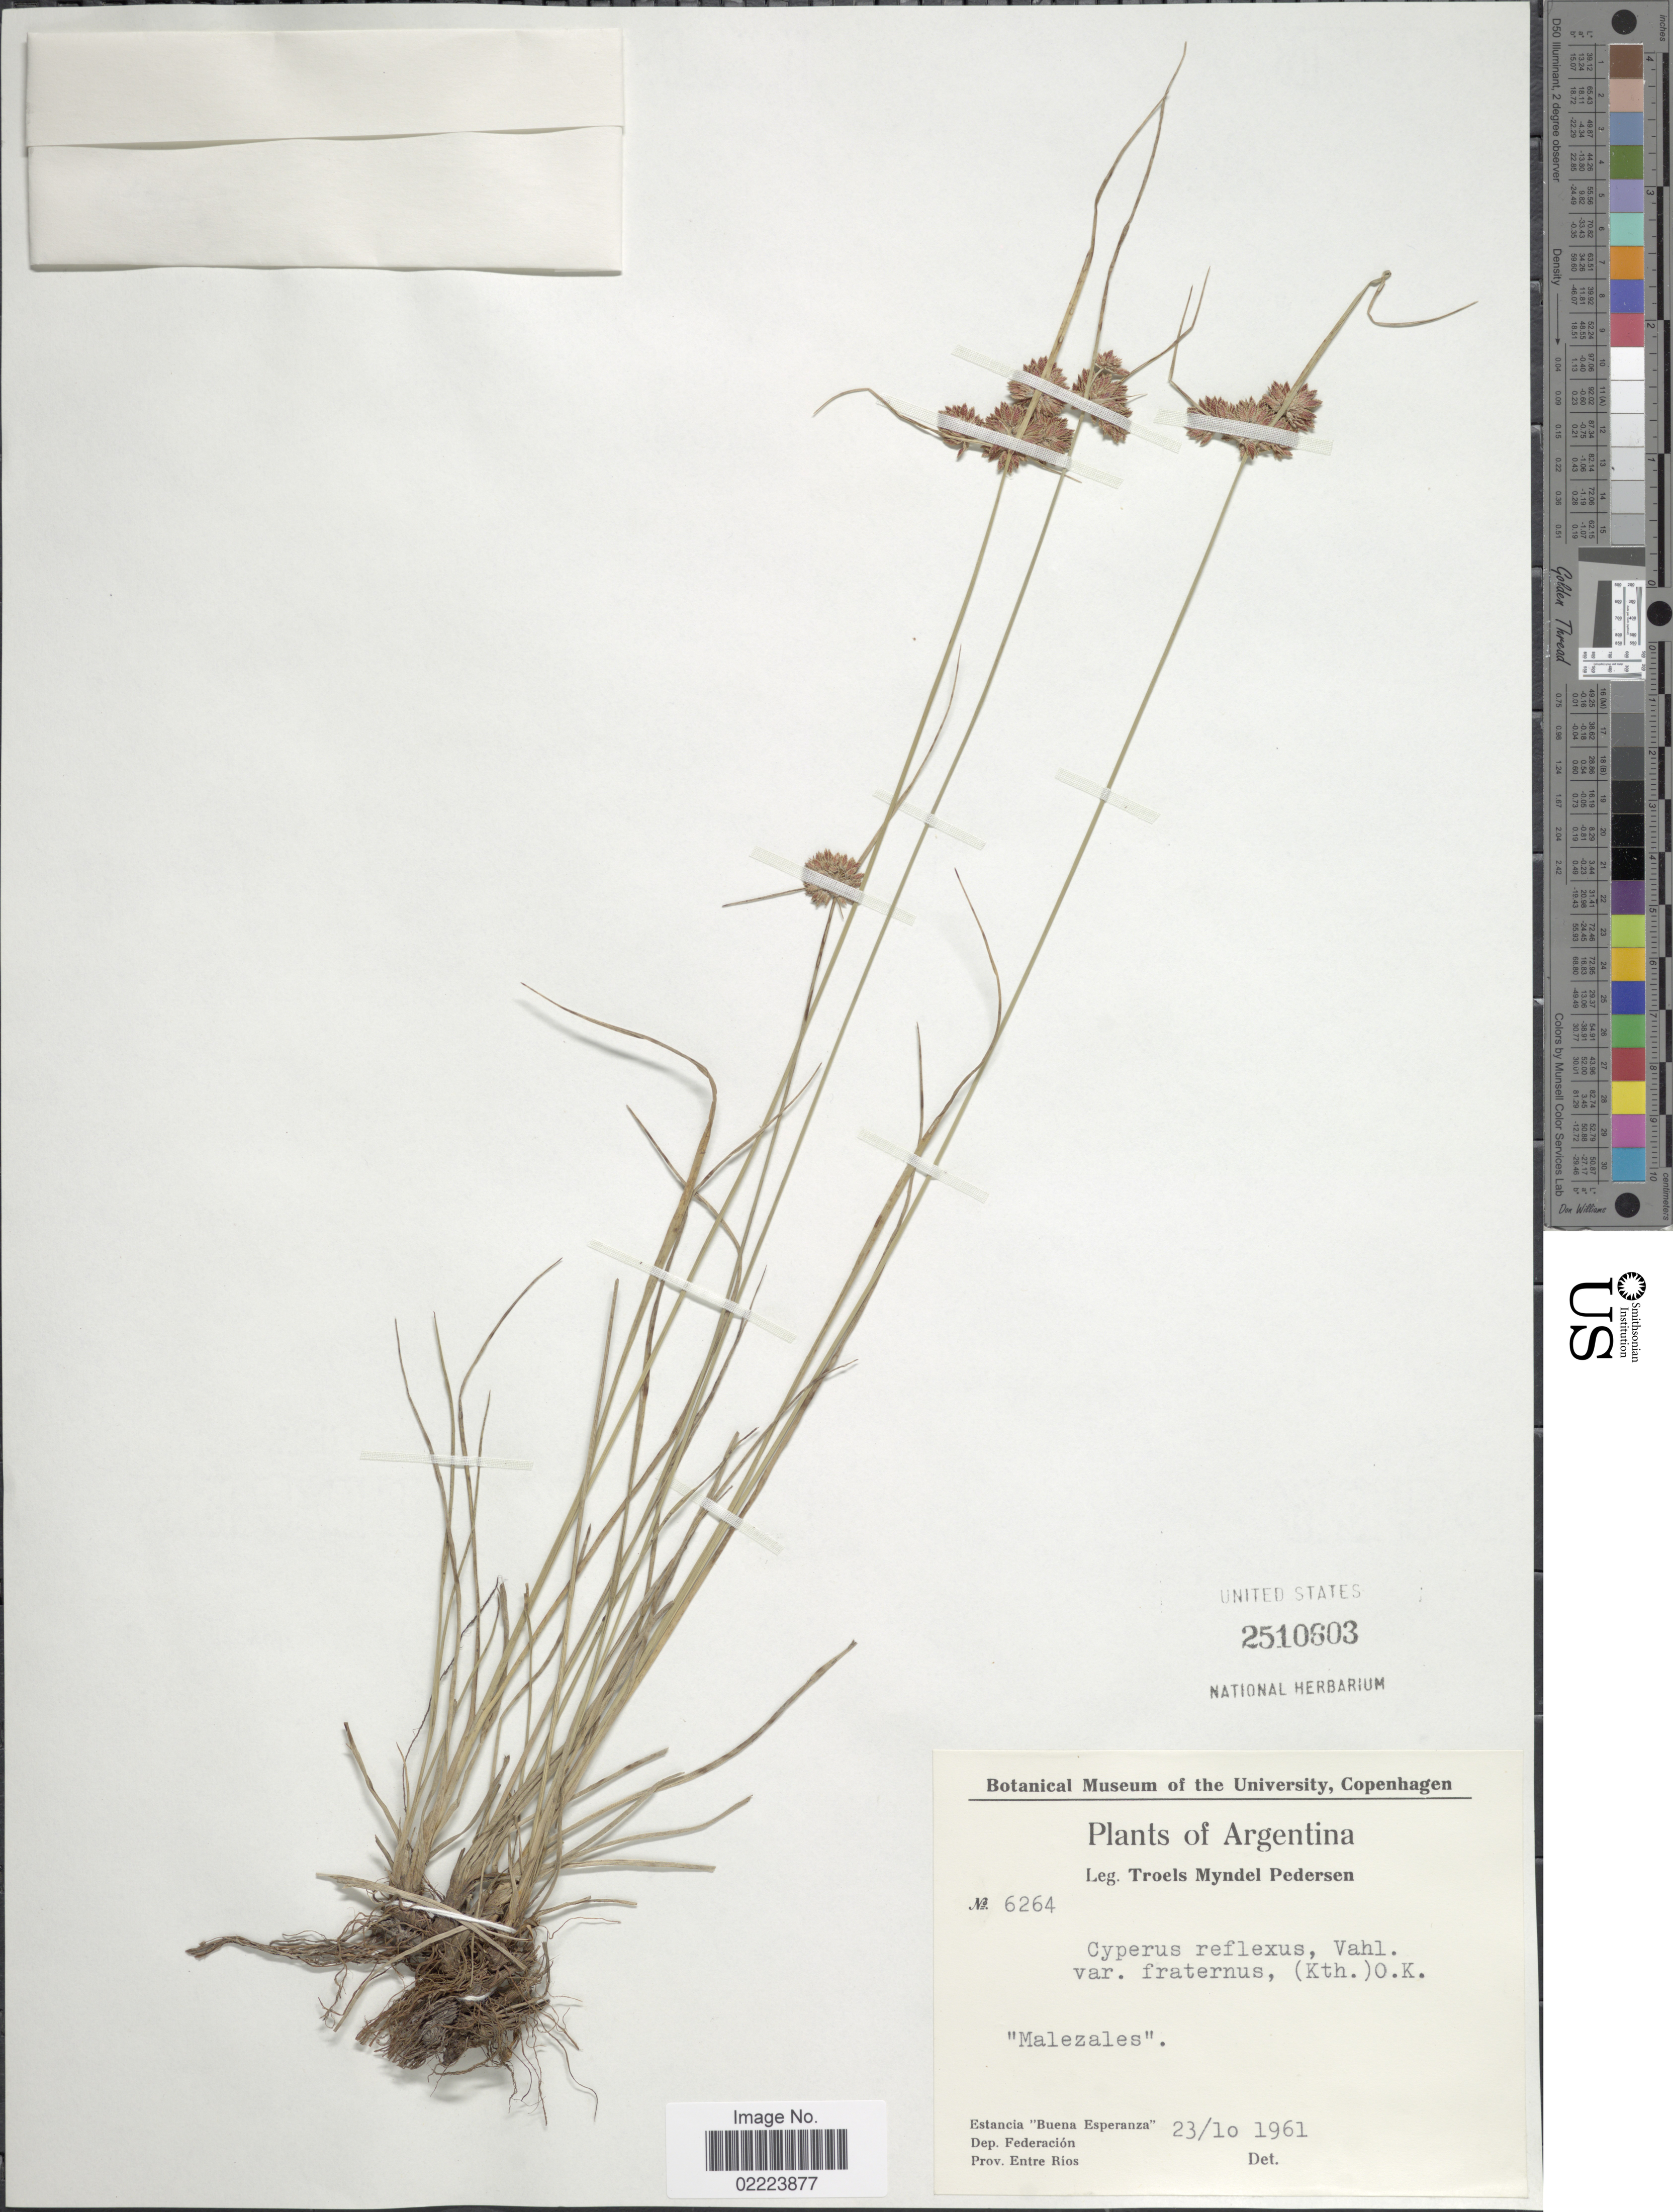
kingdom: Plantae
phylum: Tracheophyta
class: Liliopsida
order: Poales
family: Cyperaceae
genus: Cyperus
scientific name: Cyperus reflexus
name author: Vahl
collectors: T. Pederson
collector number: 6264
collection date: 1961-10-23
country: Argentina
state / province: Entre Rios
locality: Estancia "Buena Esperanza", Dep. Federacion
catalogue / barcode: US 2510603